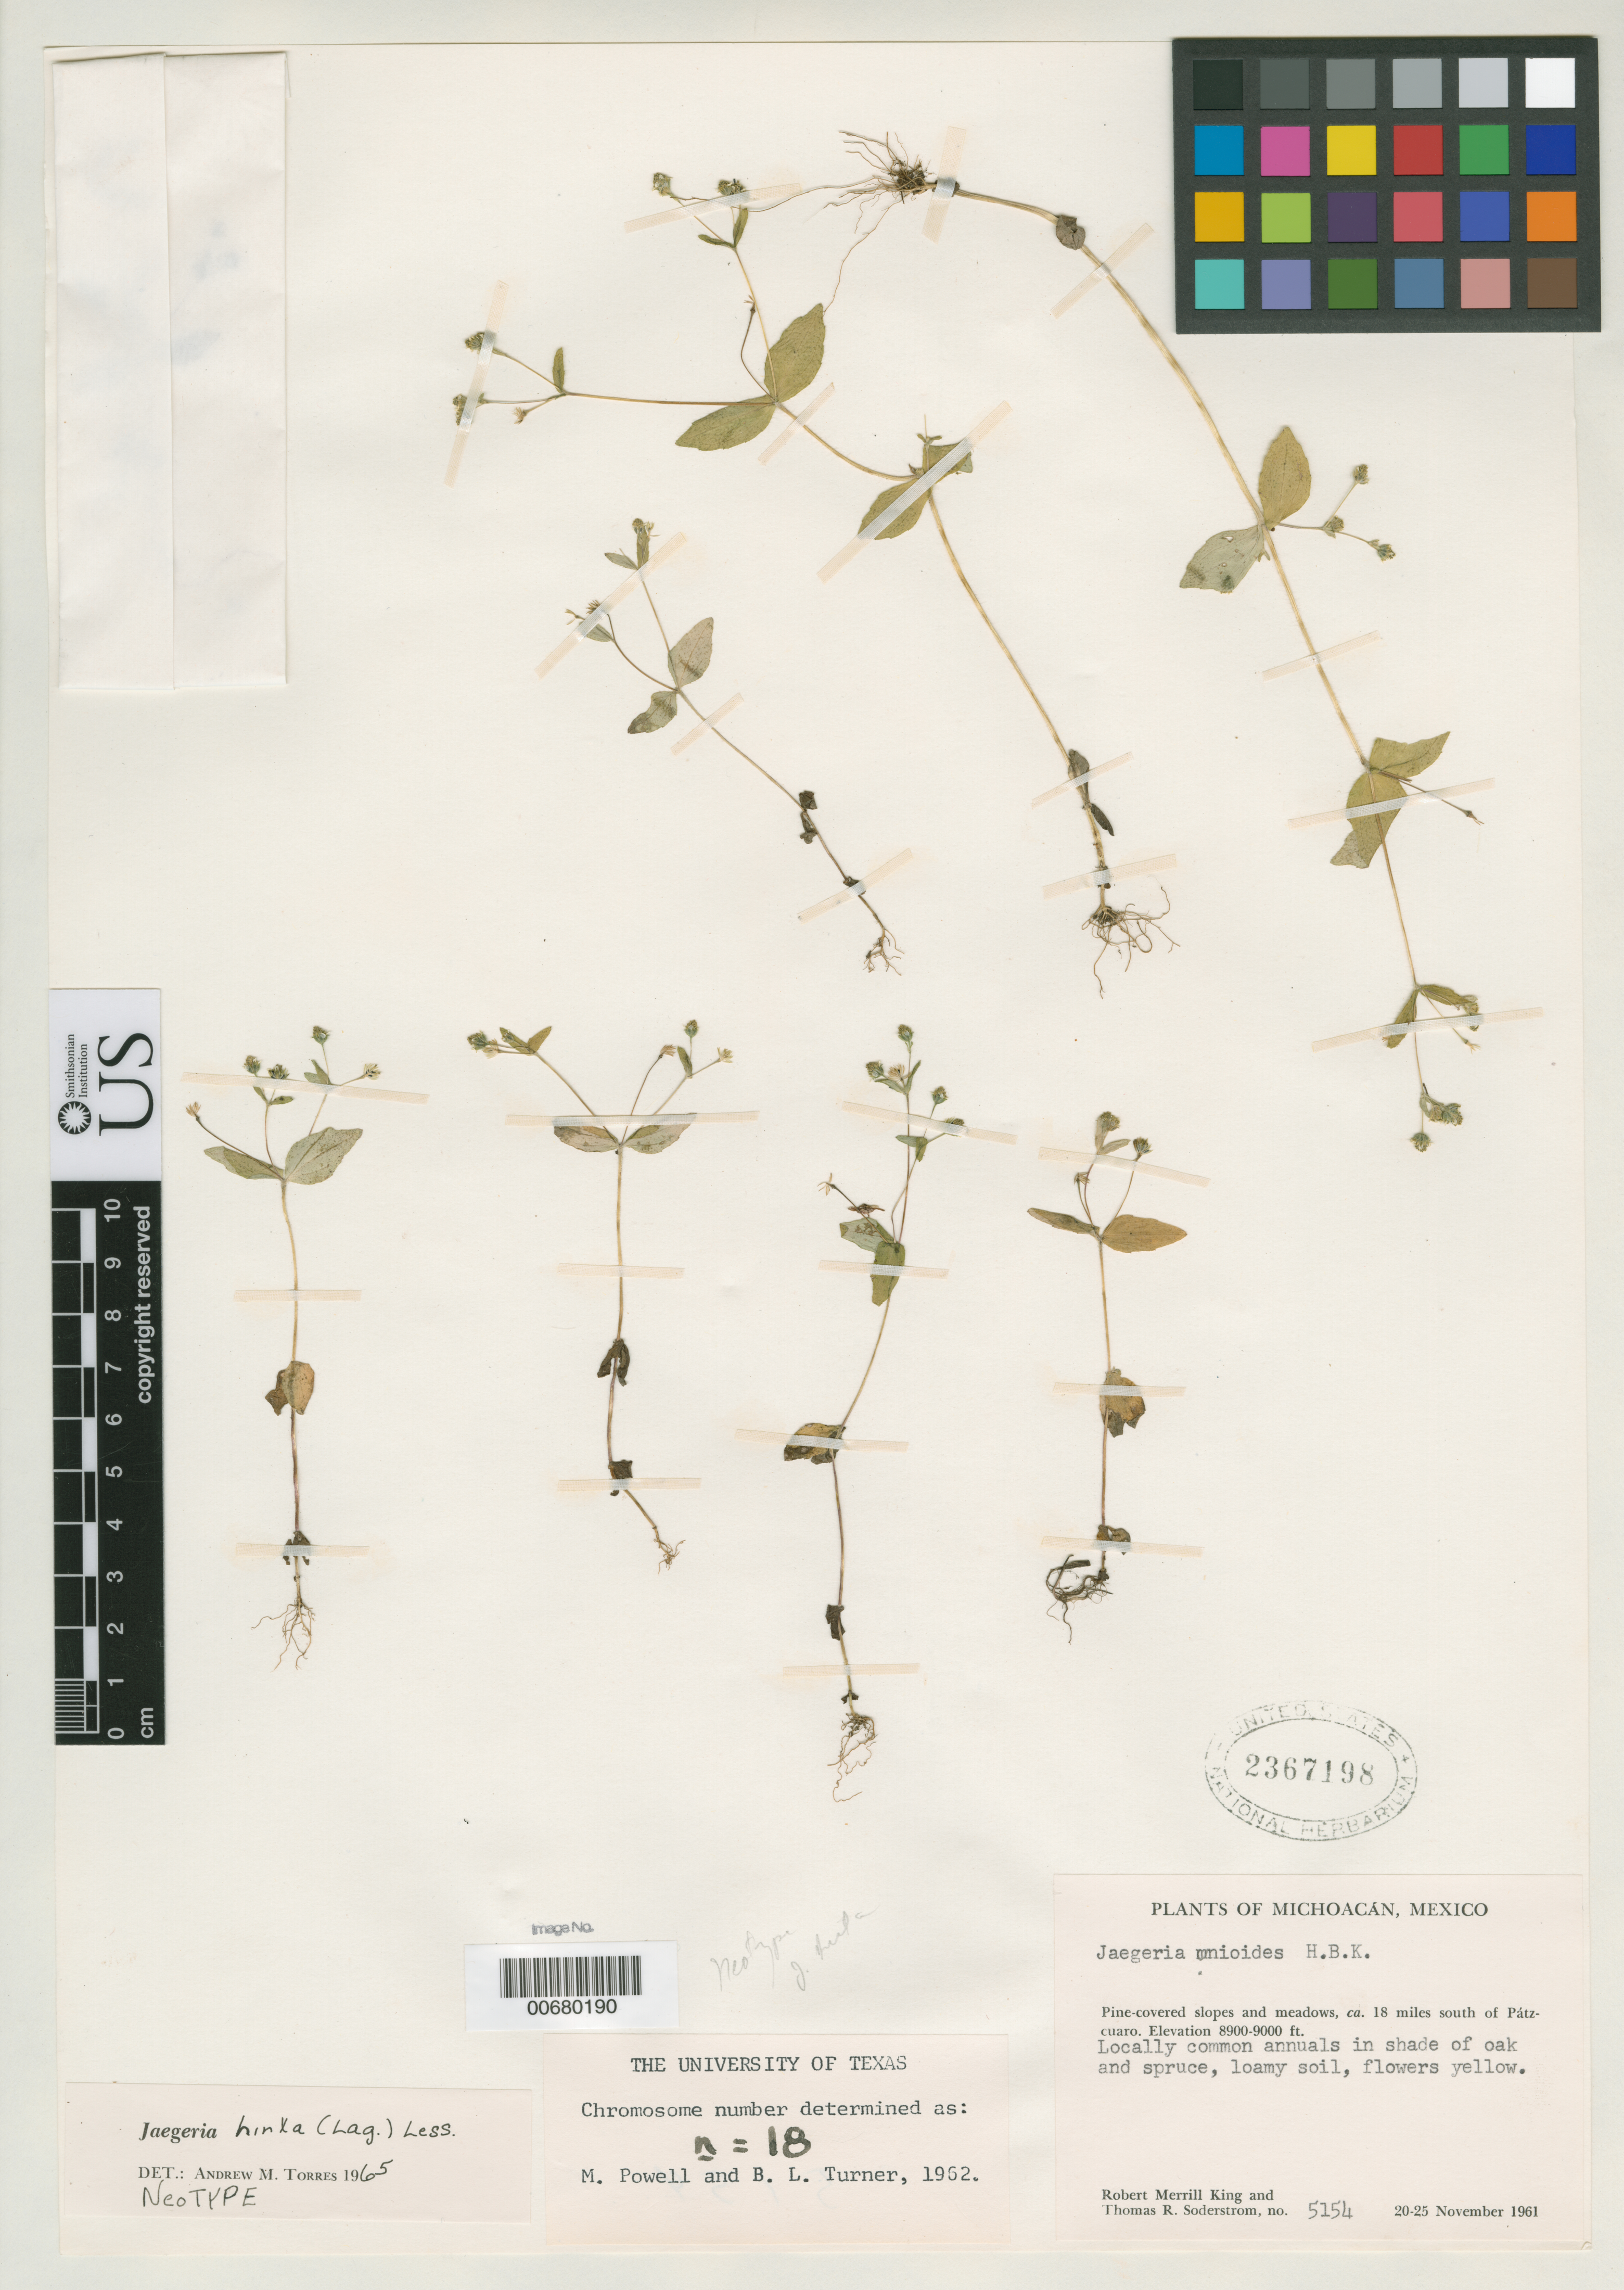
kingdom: Plantae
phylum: Tracheophyta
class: Magnoliopsida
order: Asterales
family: Asteraceae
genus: Acmella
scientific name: Acmella hirta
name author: Lag.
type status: Neotype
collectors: R. M. King & T. R. Soderstrom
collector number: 5154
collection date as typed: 20 Nov 1961 to 25 Nov 1961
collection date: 1961-11-20/1961-11-25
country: Mexico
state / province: Michoacán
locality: Ca. 18 miles south of Patzcuaro.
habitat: Pine-covered slopes and meadows. Locally common in shade of oak and spruce. Loamy soil.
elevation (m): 2713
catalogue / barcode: US 2367198